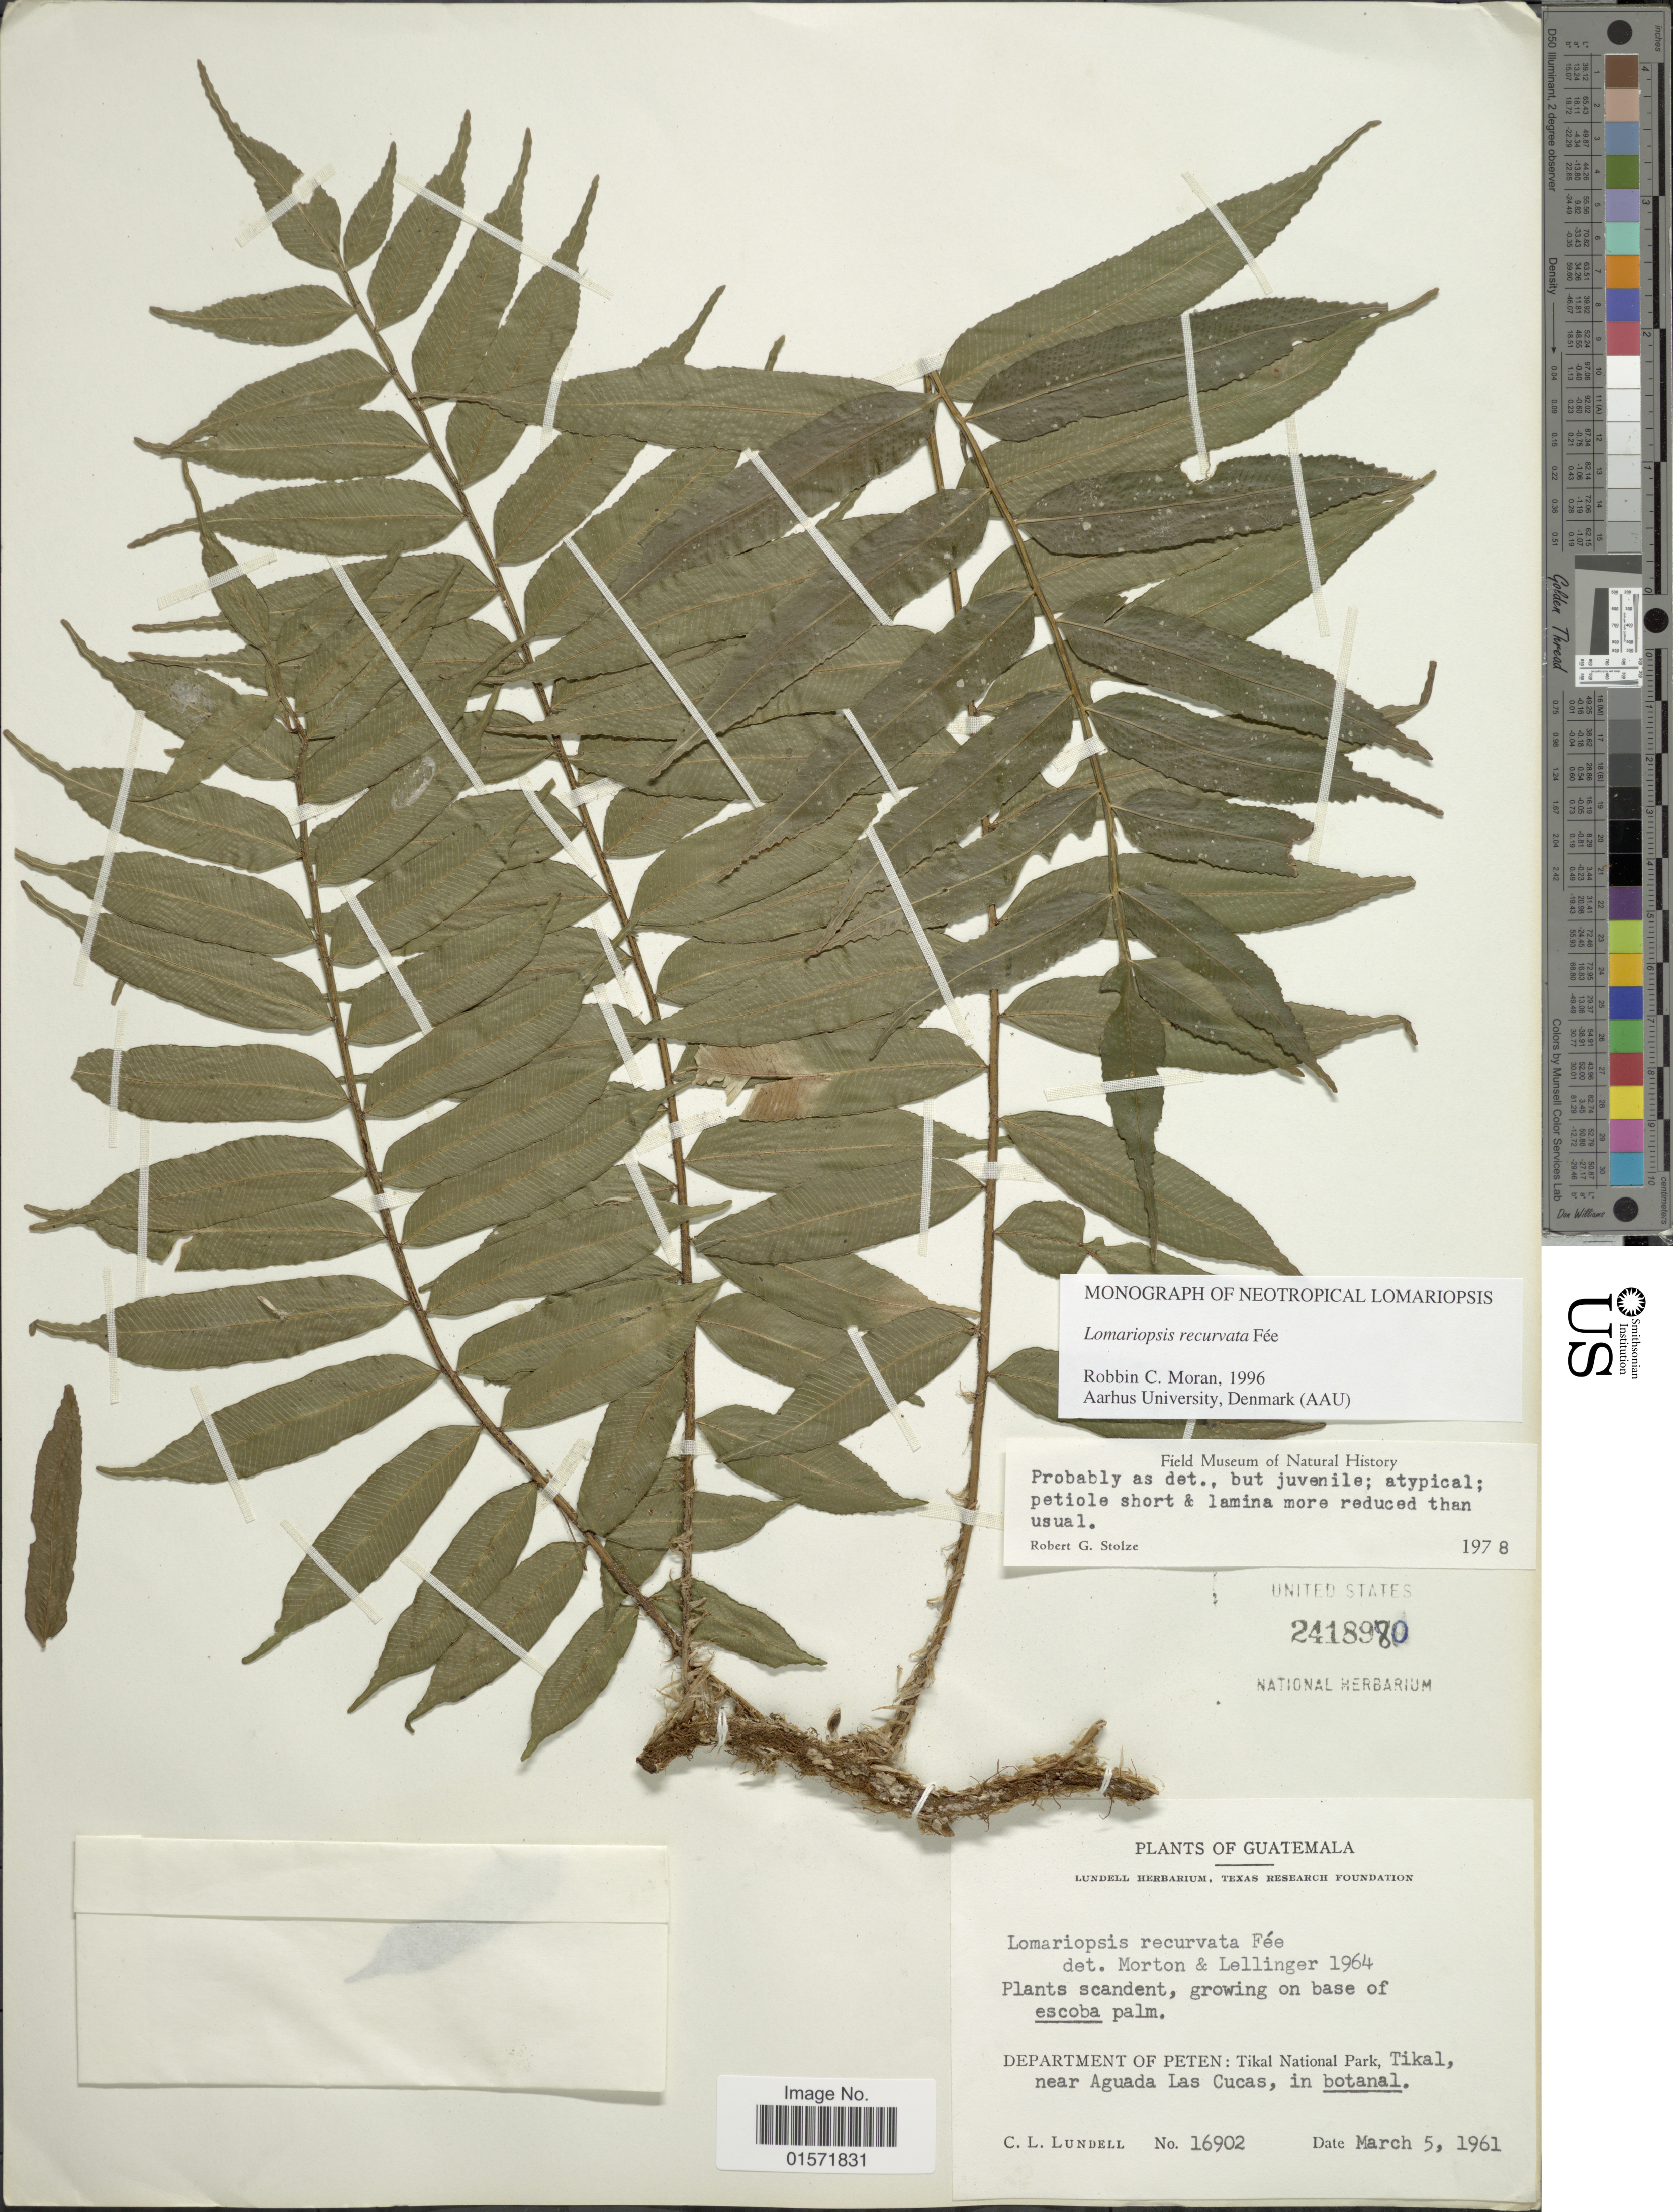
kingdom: Plantae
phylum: Tracheophyta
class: Polypodiopsida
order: Polypodiales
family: Lomariopsidaceae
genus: Lomariopsis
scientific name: Lomariopsis recurvata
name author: Fée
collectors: C. L. Lundell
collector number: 16902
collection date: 1961-03-05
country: Guatemala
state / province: El Petén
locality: Tikal National Park, Tikal, near Aguada Las Cucas, in botanal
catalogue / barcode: US 2418980